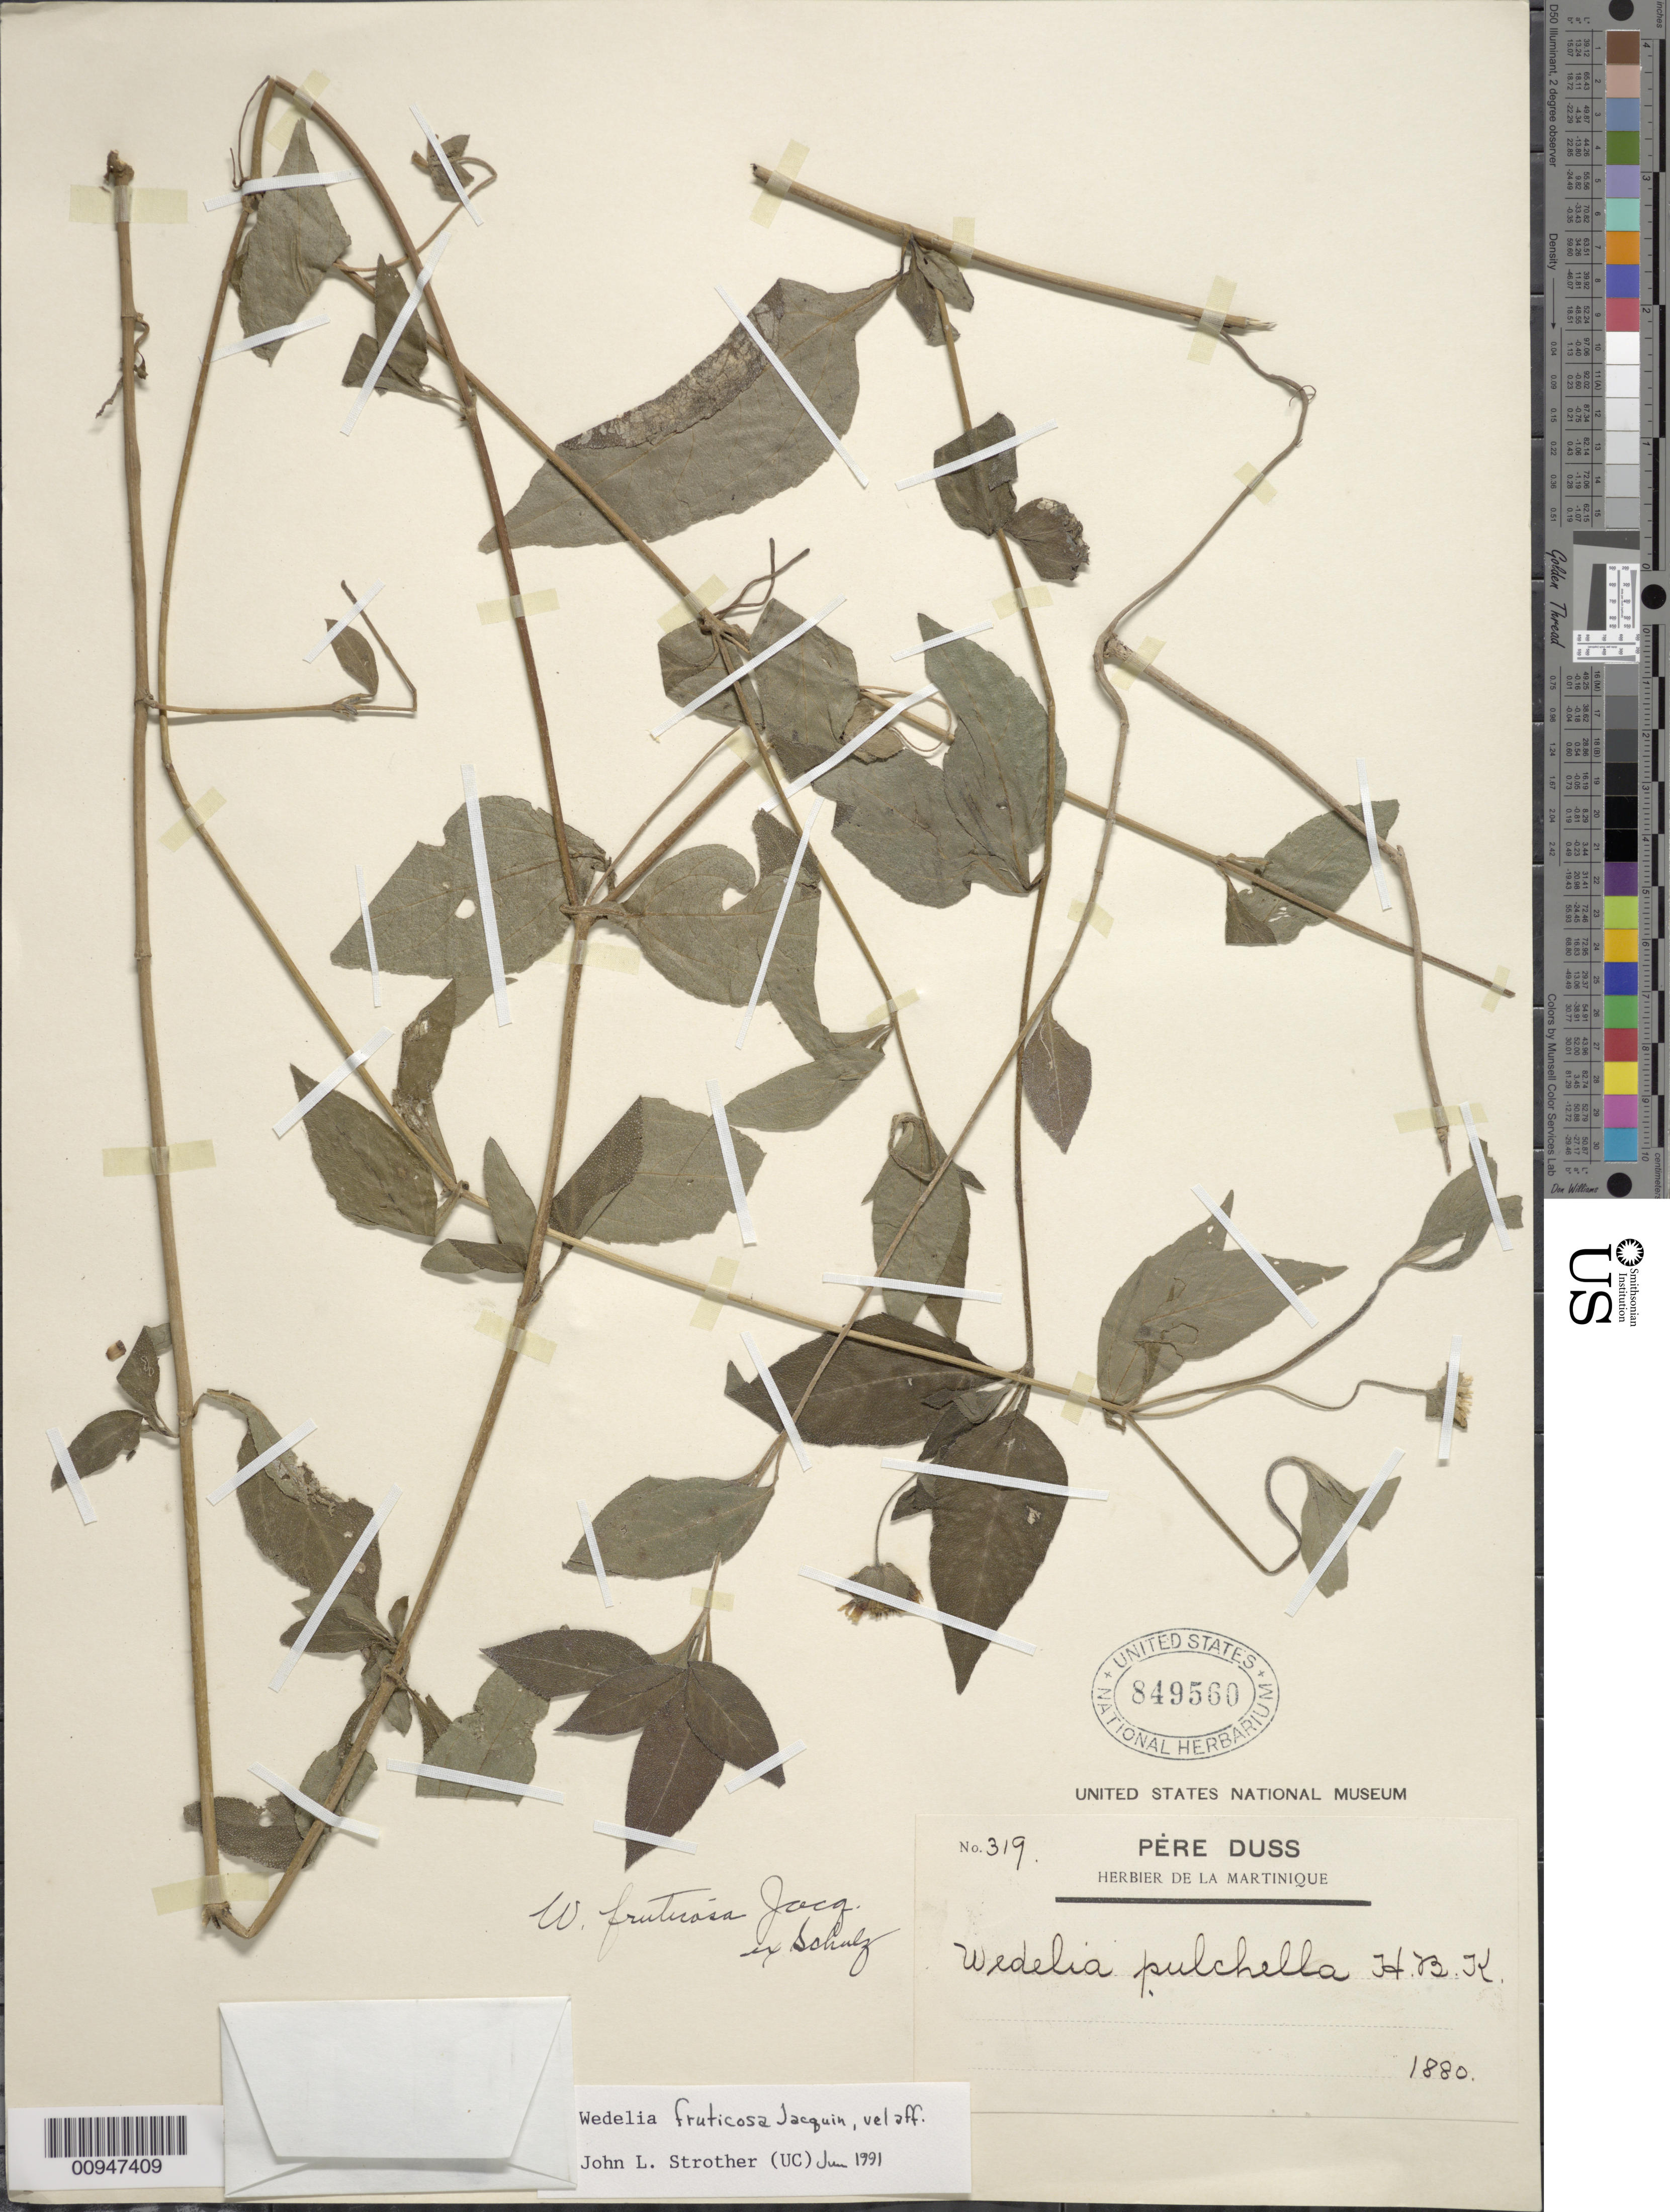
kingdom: Plantae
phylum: Tracheophyta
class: Magnoliopsida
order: Asterales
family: Asteraceae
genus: Wedelia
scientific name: Wedelia fruticosa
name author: Jacq.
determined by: Strother, J. L.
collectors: Père Duss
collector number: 319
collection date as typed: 1880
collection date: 1880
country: Martinique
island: Martinique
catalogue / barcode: US 849560